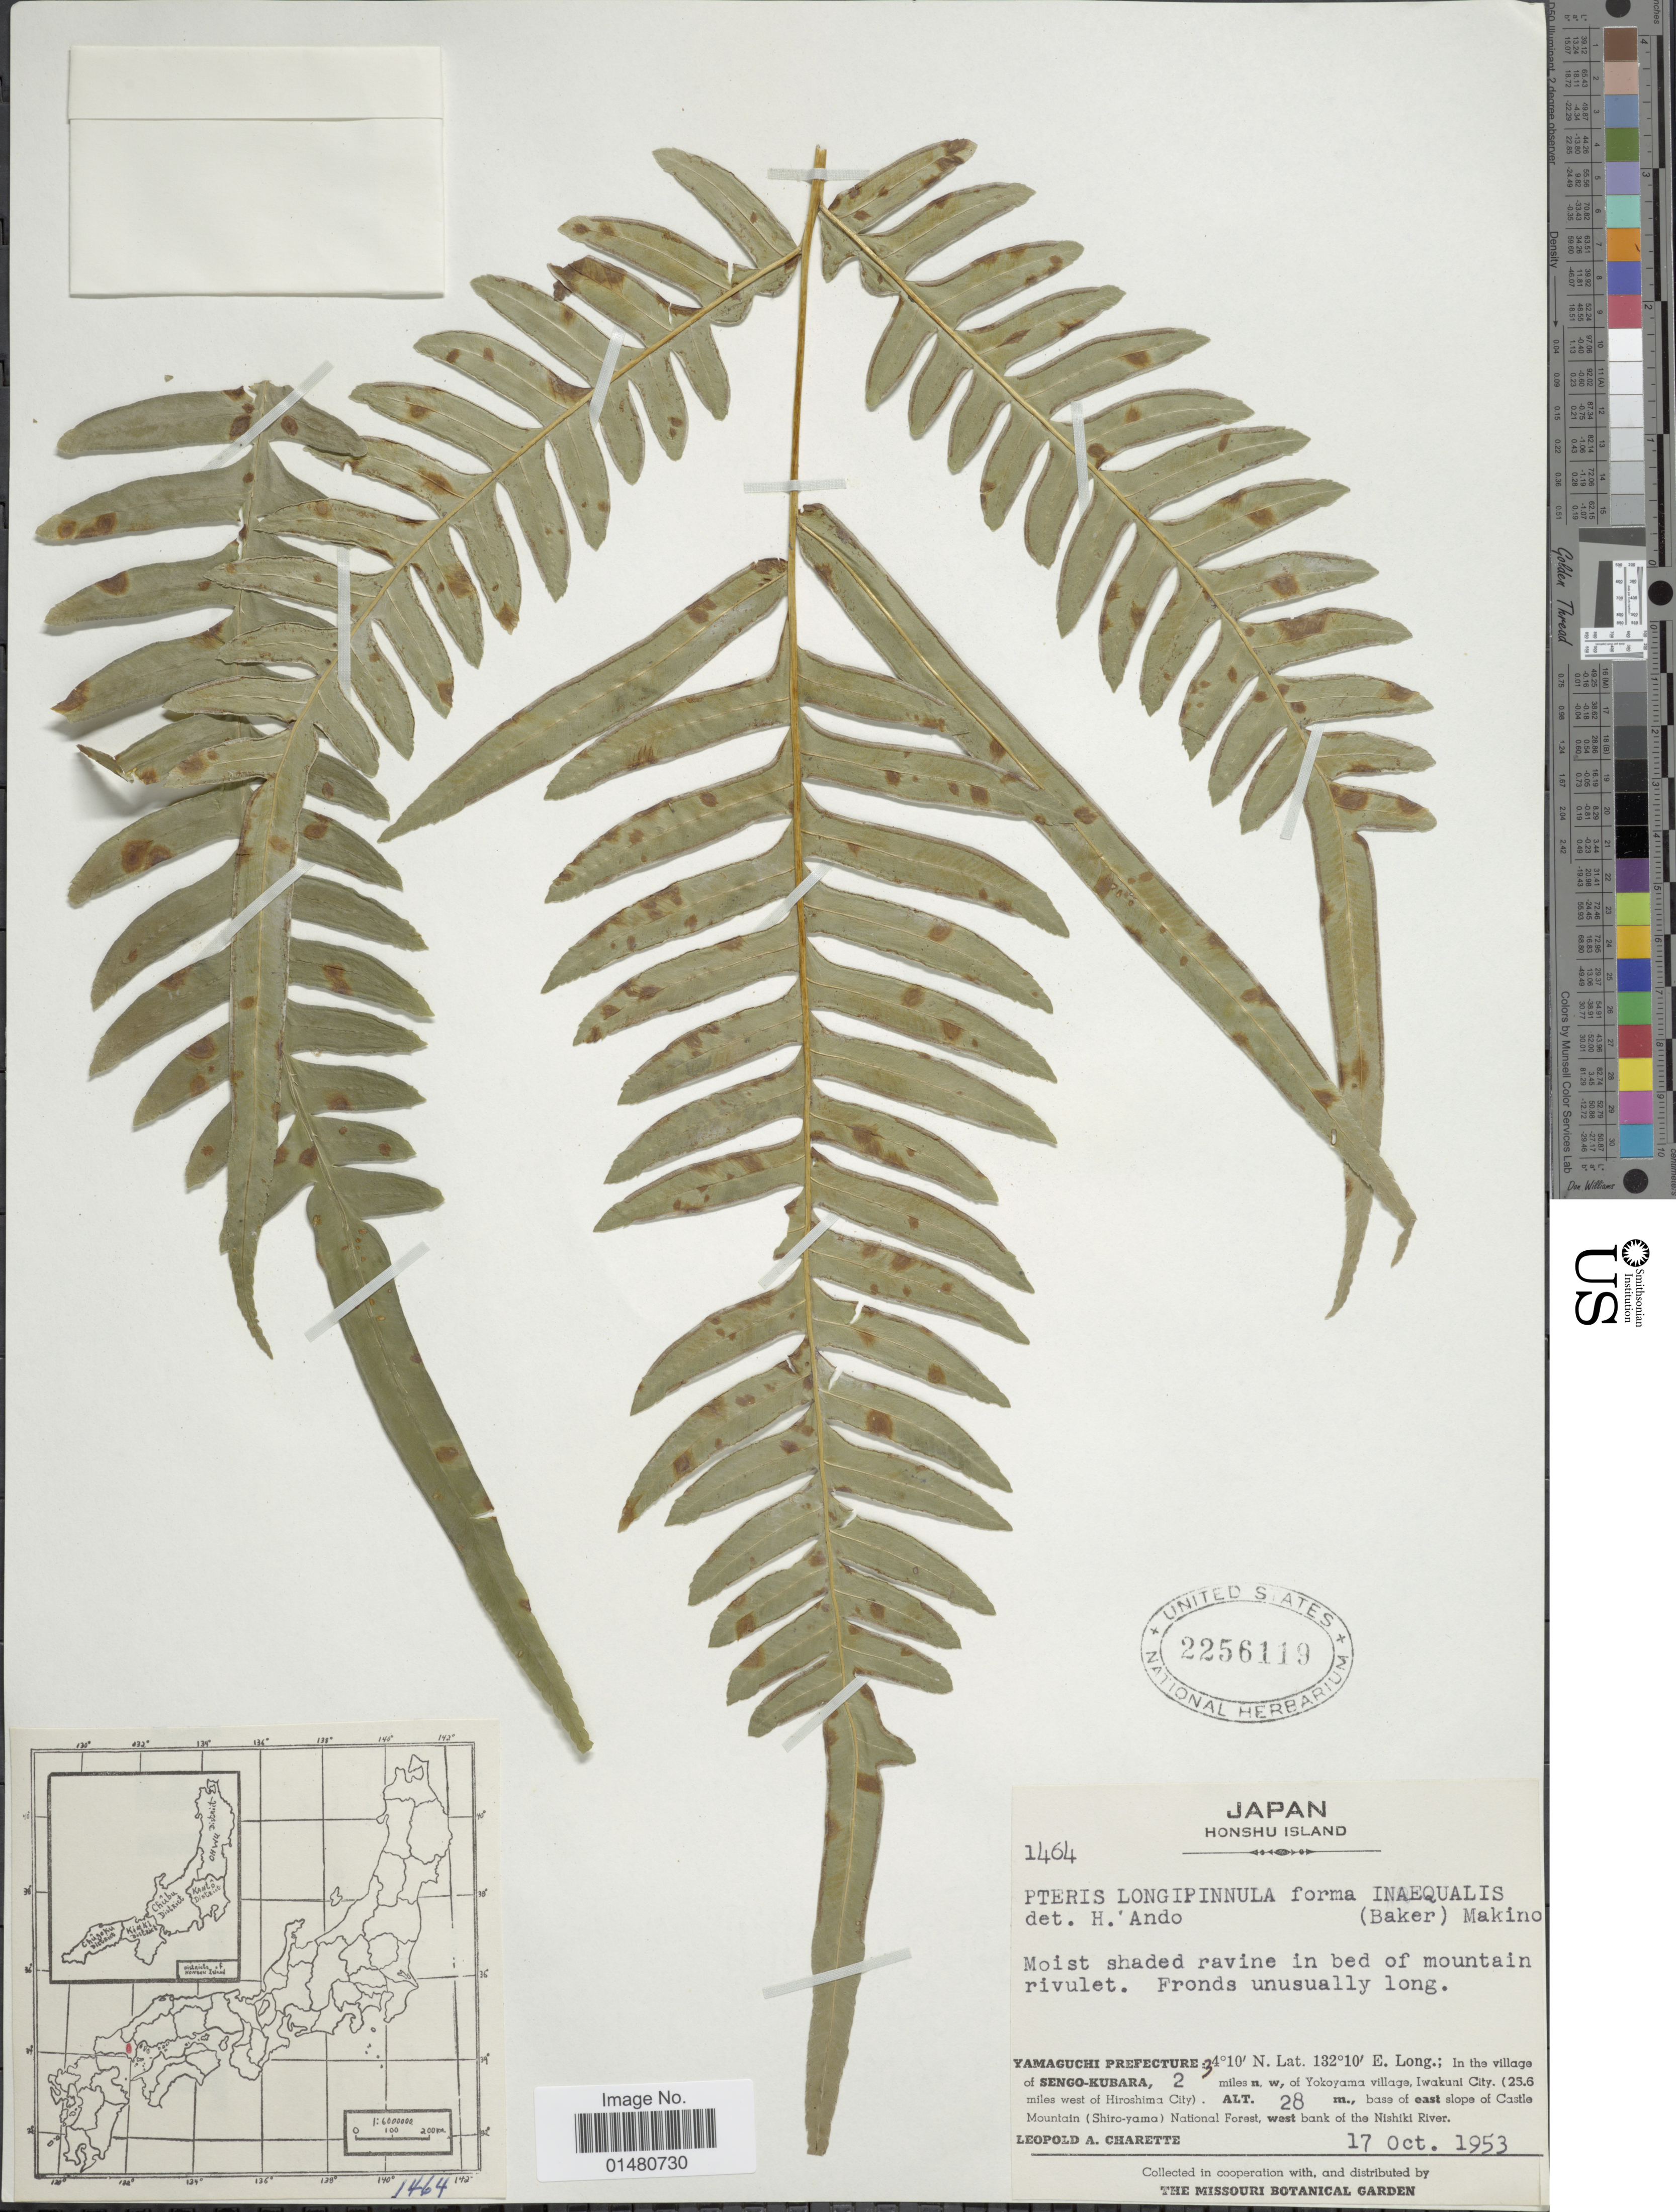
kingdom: Plantae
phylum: Tracheophyta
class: Polypodiopsida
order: Polypodiales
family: Pteridaceae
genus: Pteris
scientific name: Pteris longipinnula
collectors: L. A. Charette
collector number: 1464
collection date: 1953-10-17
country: Japan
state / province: Yamaguti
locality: Honshu Island, Yamaguchi Prefecture: In the viallge of Sengo-Kubara, 2 miles n, w, of Yokoyama village, Iwakuni City. (25.6 miles west of Hiroshima City), base of east slope of castle Mountain (Shiro-yama) National Forest, west bank of the Nishiki River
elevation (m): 28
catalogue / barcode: US 2256119